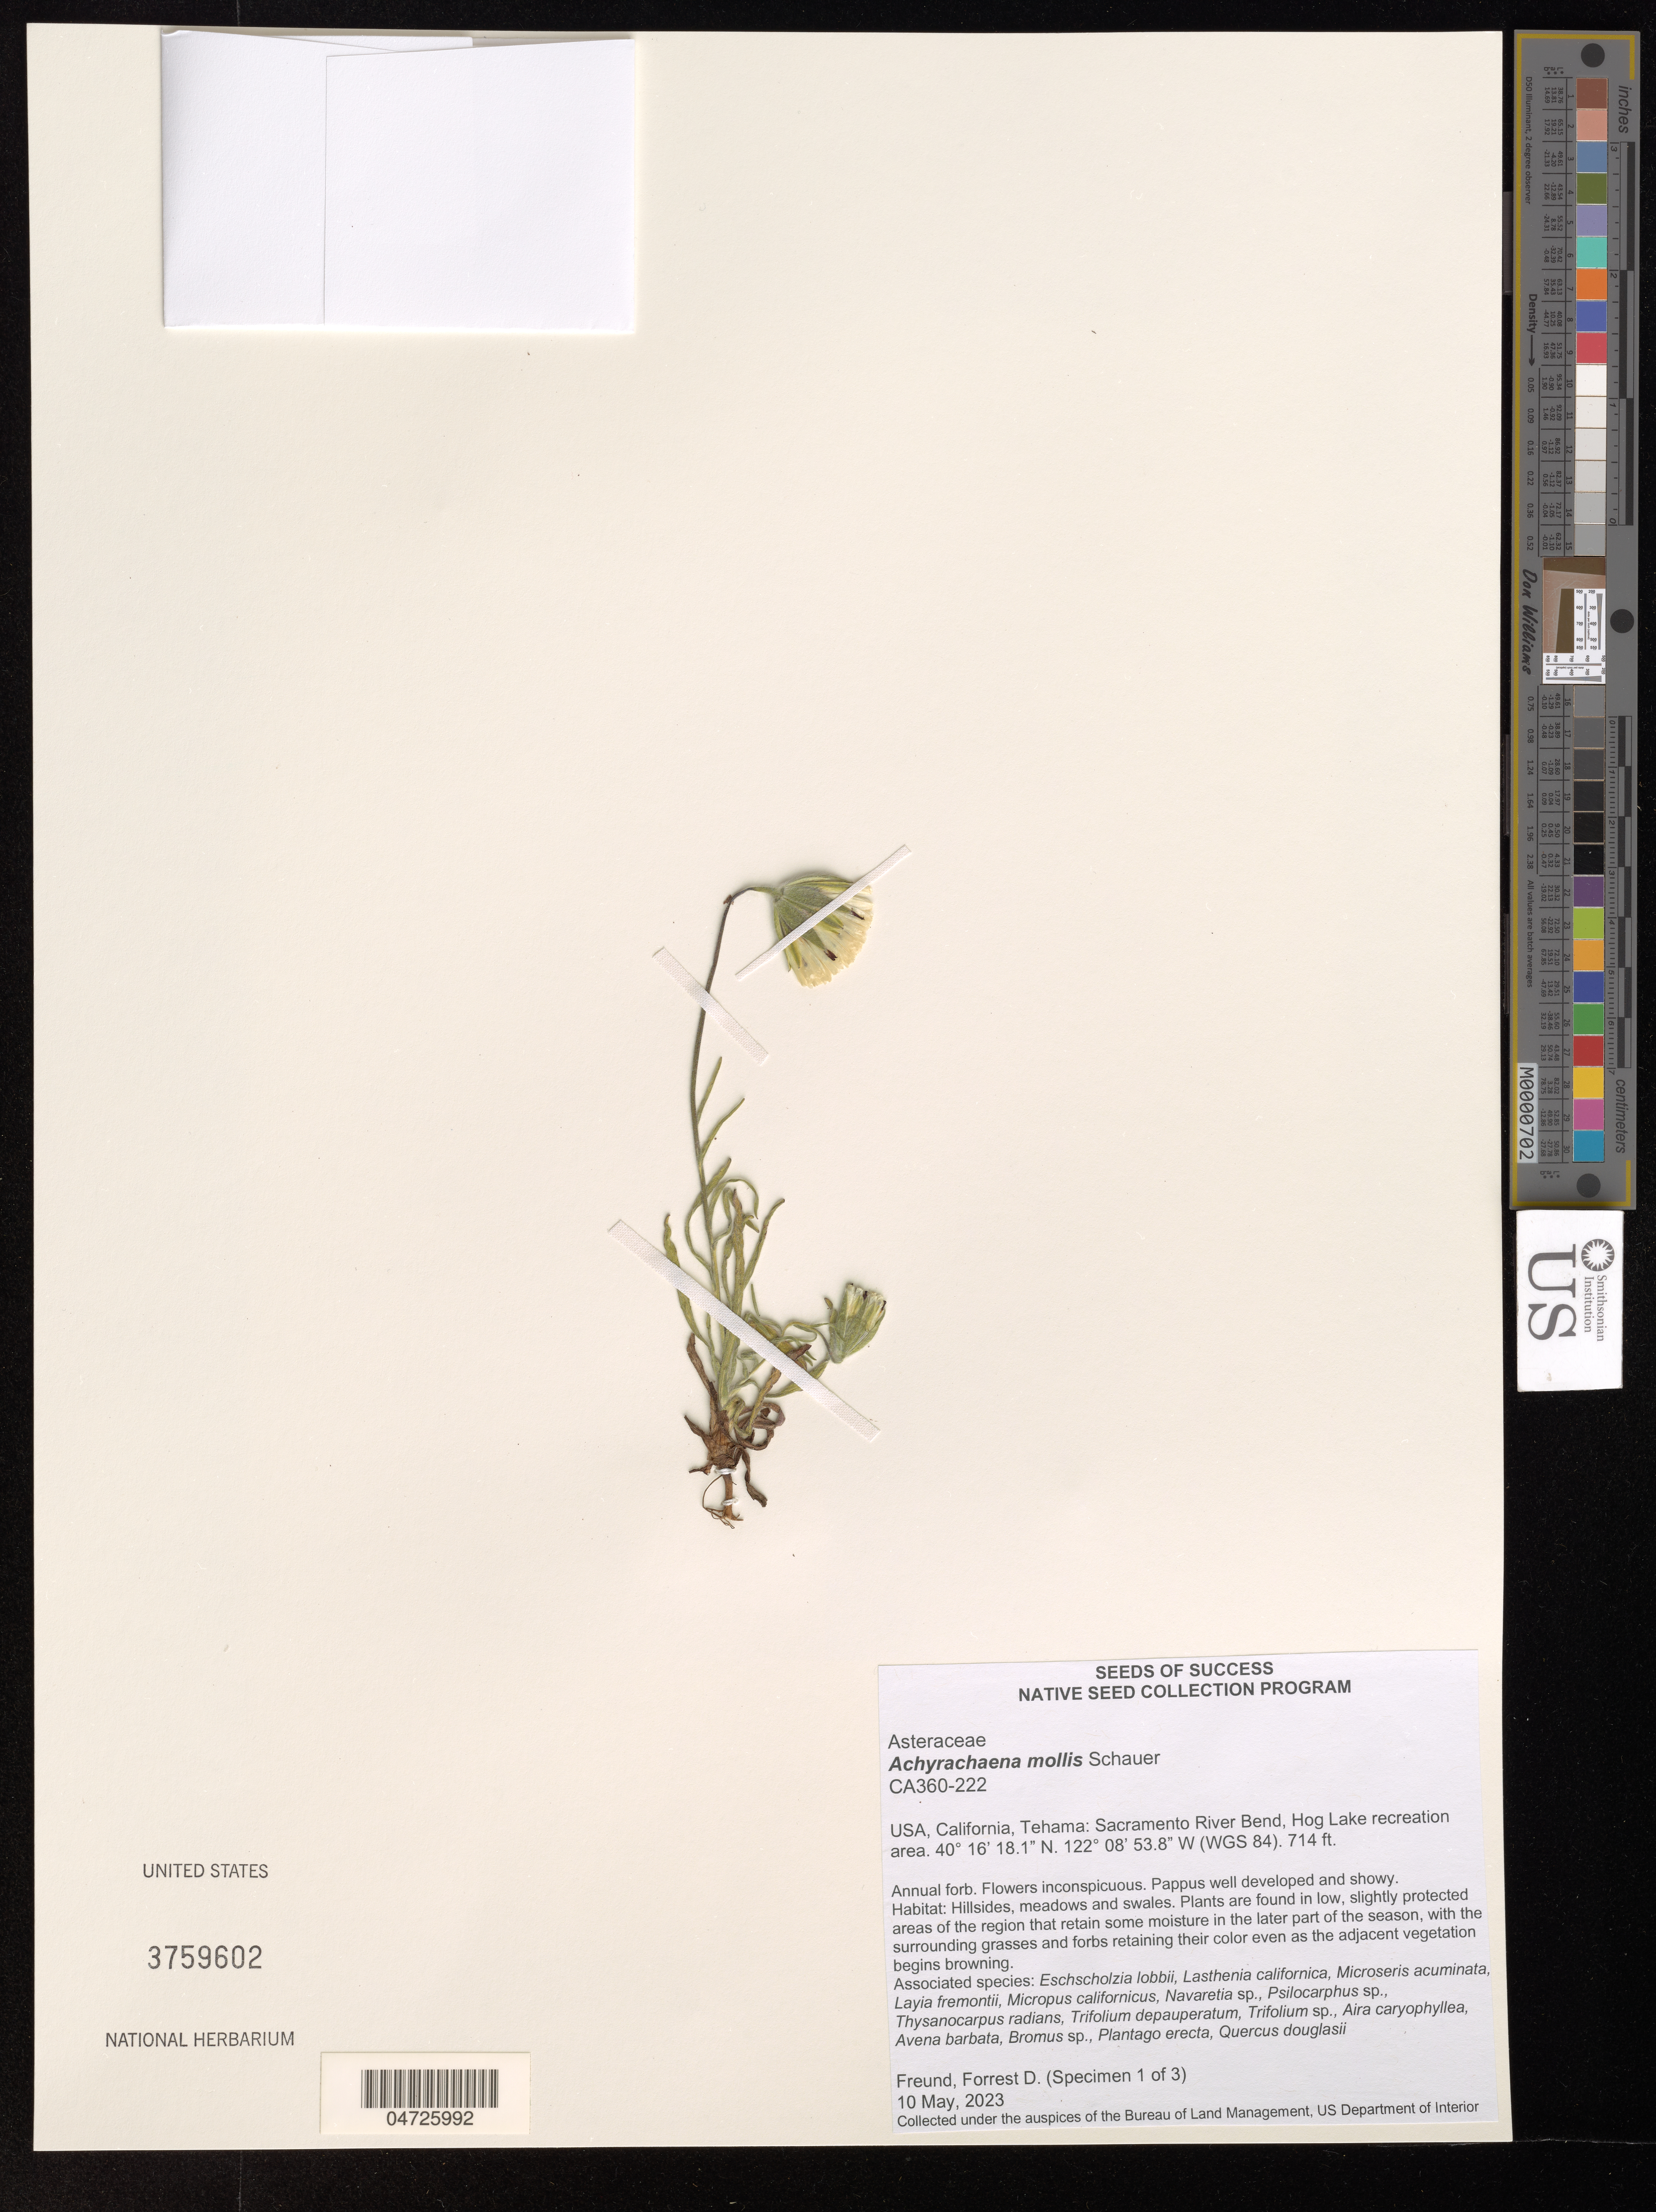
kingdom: Plantae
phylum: Tracheophyta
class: Magnoliopsida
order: Asterales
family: Asteraceae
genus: Achyrachaena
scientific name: Achyrachaena mollis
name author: Schauer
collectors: F. Freund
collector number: CA360-222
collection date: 2023-05-10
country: United States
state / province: California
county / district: Tehama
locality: Tehama: Sacramento River Bend, Hog Lake recreation area. (WGS 84).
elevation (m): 218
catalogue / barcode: US 3759602